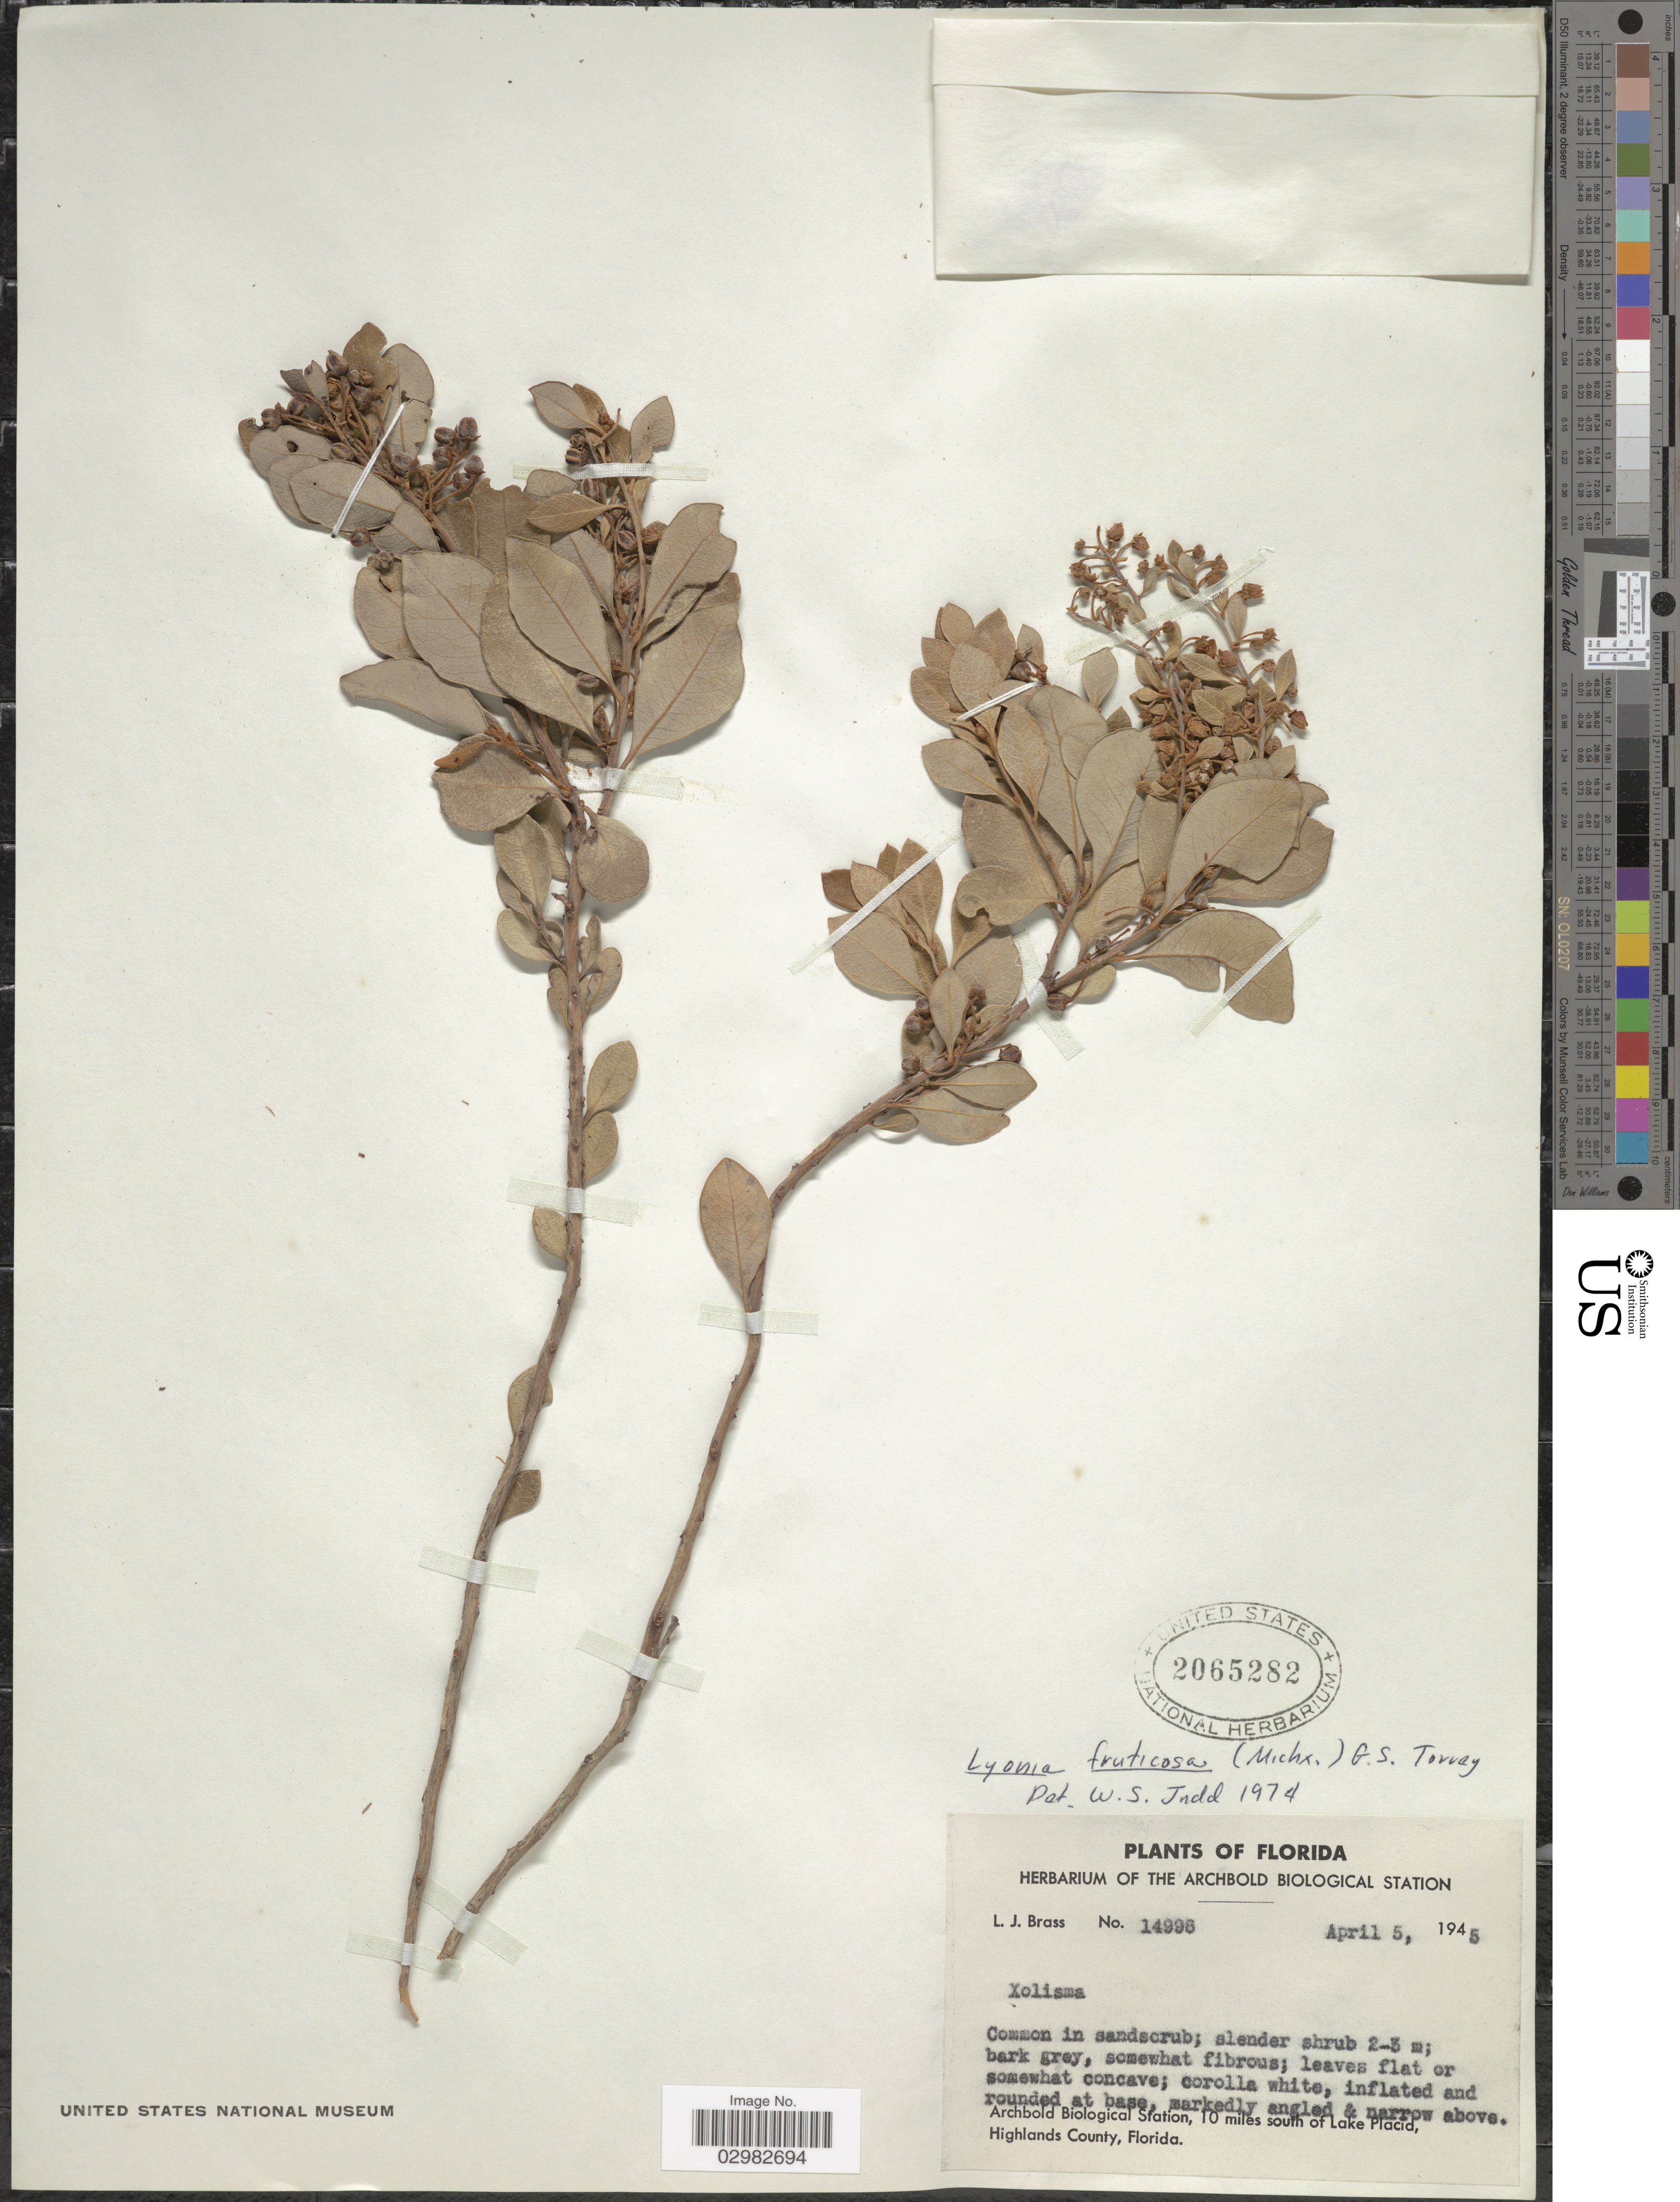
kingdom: Plantae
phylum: Tracheophyta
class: Magnoliopsida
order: Ericales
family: Ericaceae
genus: Lyonia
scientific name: Lyonia fruticosa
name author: (Michx.) G.S. Torr.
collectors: L. J. Brass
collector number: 14996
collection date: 1945-04-05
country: United States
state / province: Florida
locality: Archbold Biological Station, 10 miles south of Lake Placid, Highlands County.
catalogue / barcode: US 2065282